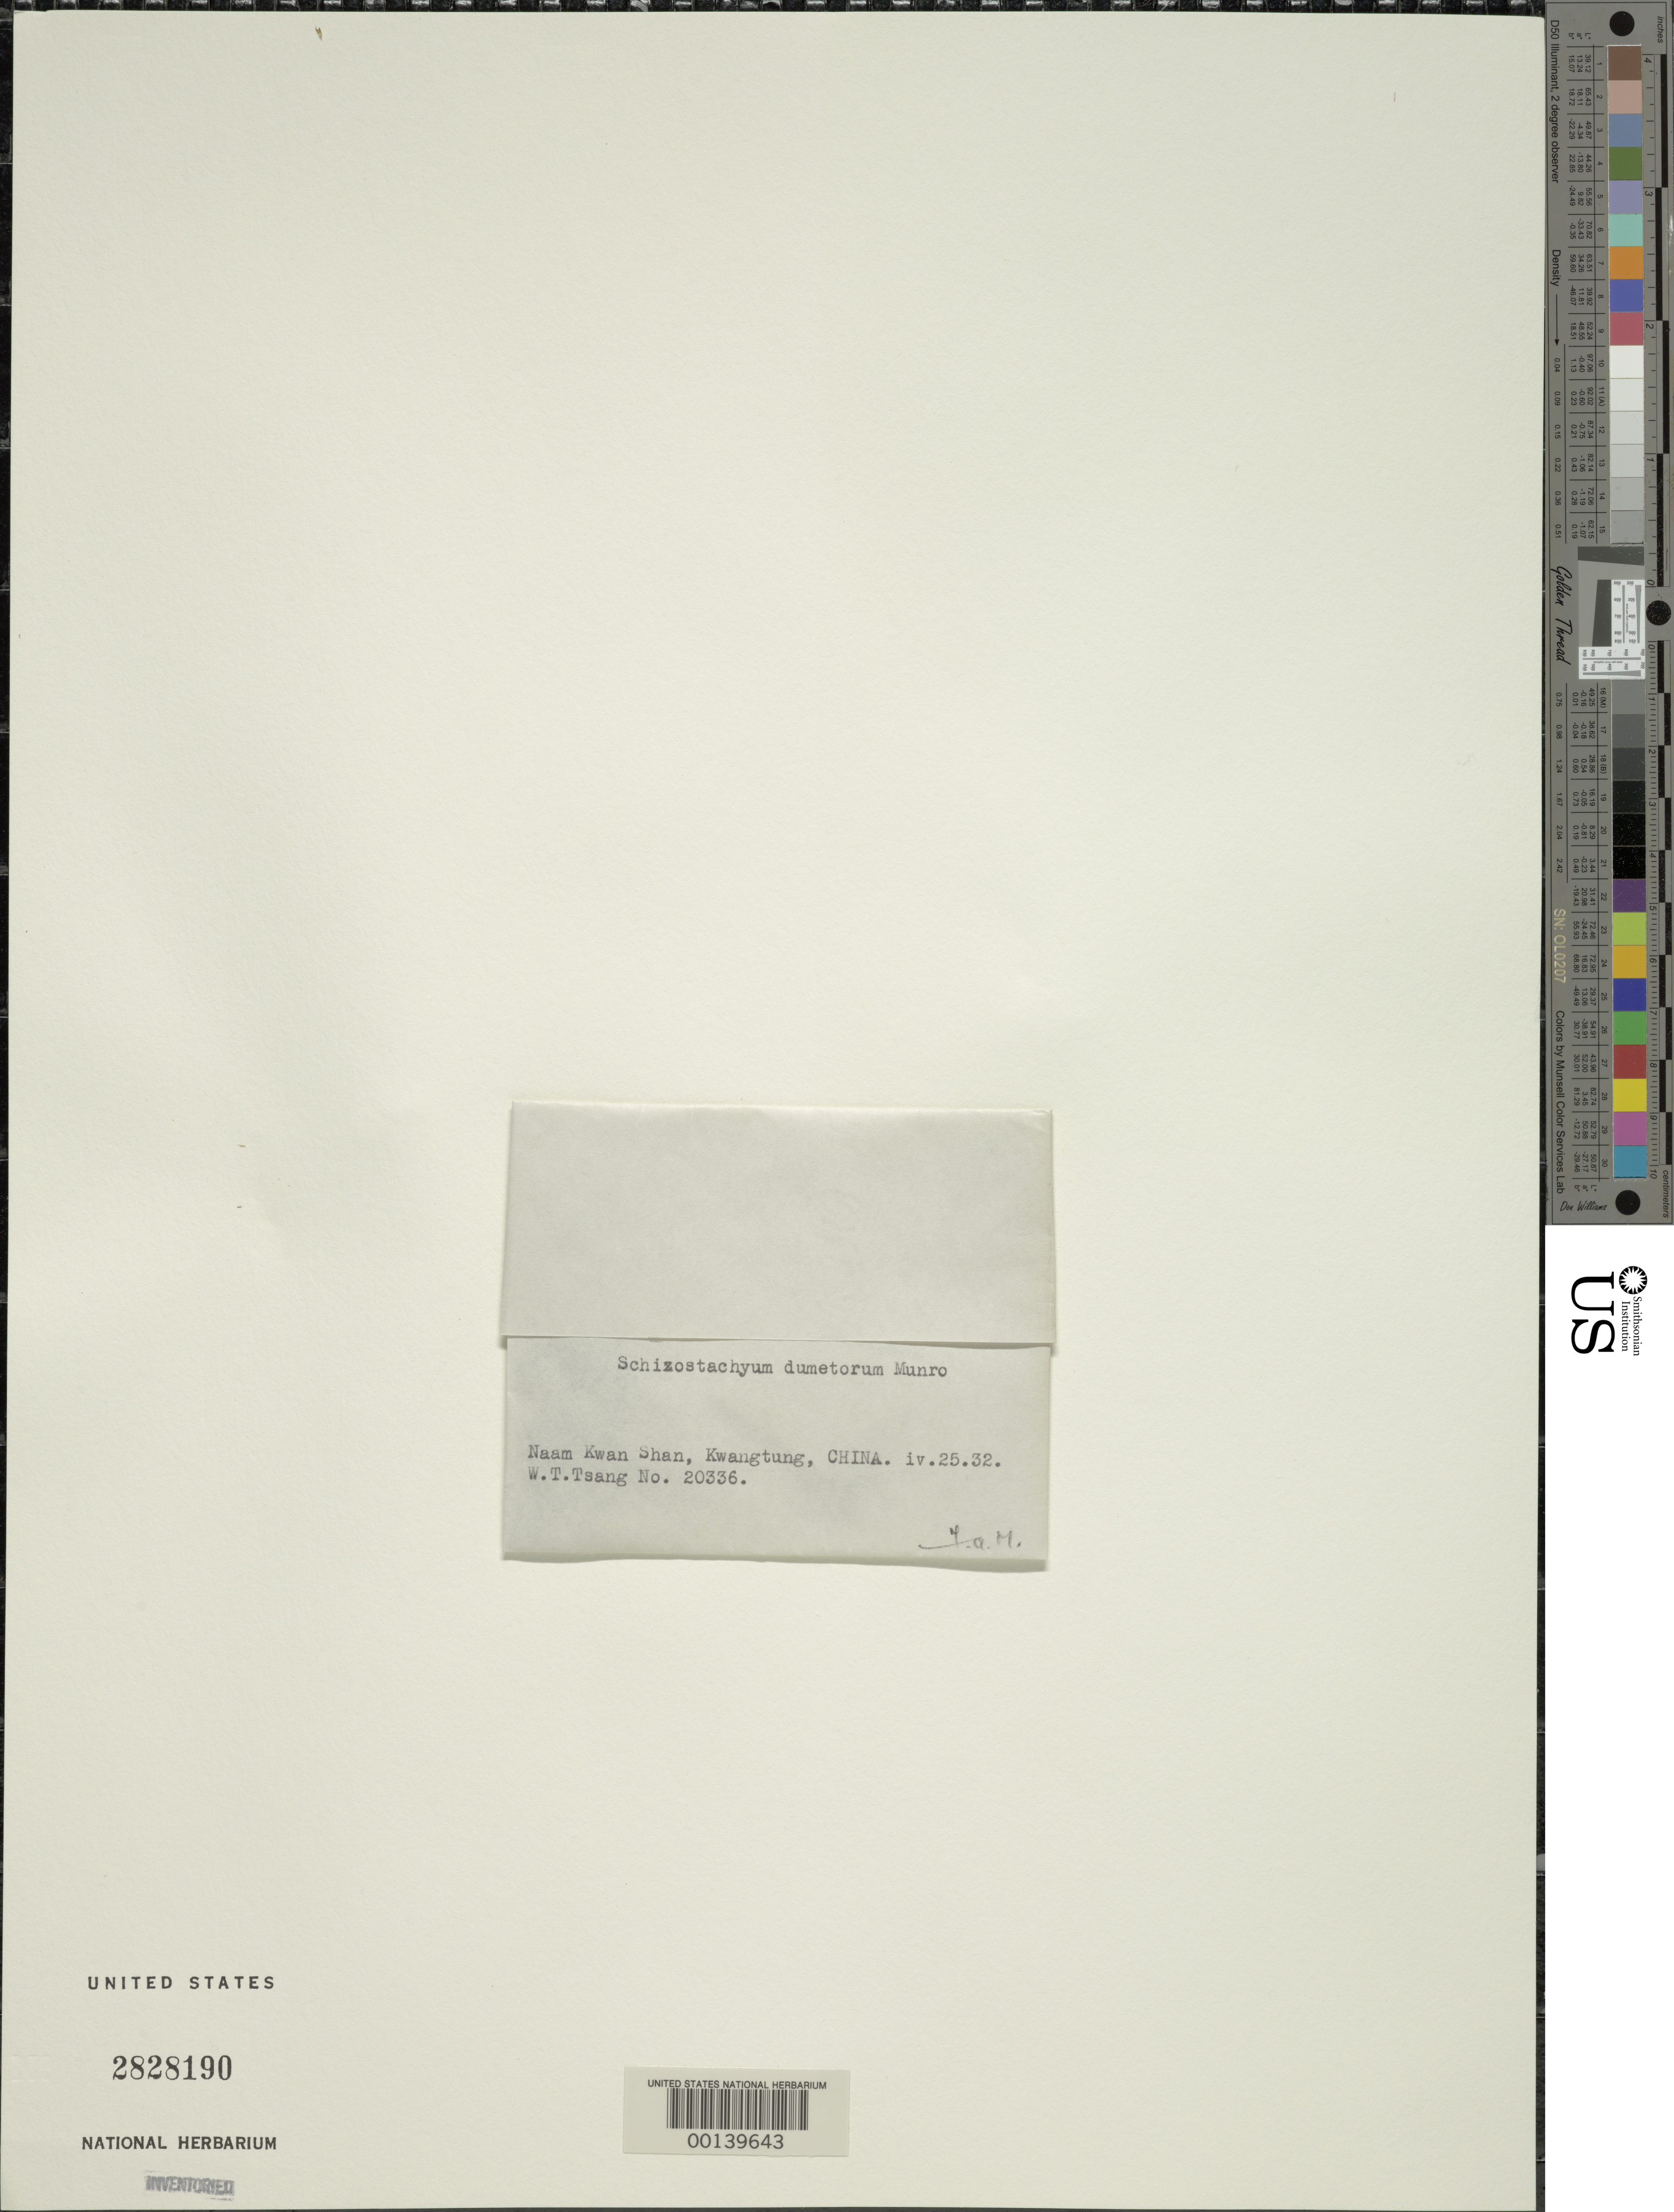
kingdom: Plantae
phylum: Tracheophyta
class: Liliopsida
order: Poales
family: Poaceae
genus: Schizostachyum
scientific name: Schizostachyum dumetorum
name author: (Hance) Munro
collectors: W. T. Tsang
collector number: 20336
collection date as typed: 25 Apr 1932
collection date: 1932-04-25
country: China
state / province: Guangdong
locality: Naam kwan shan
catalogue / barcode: US 2828190